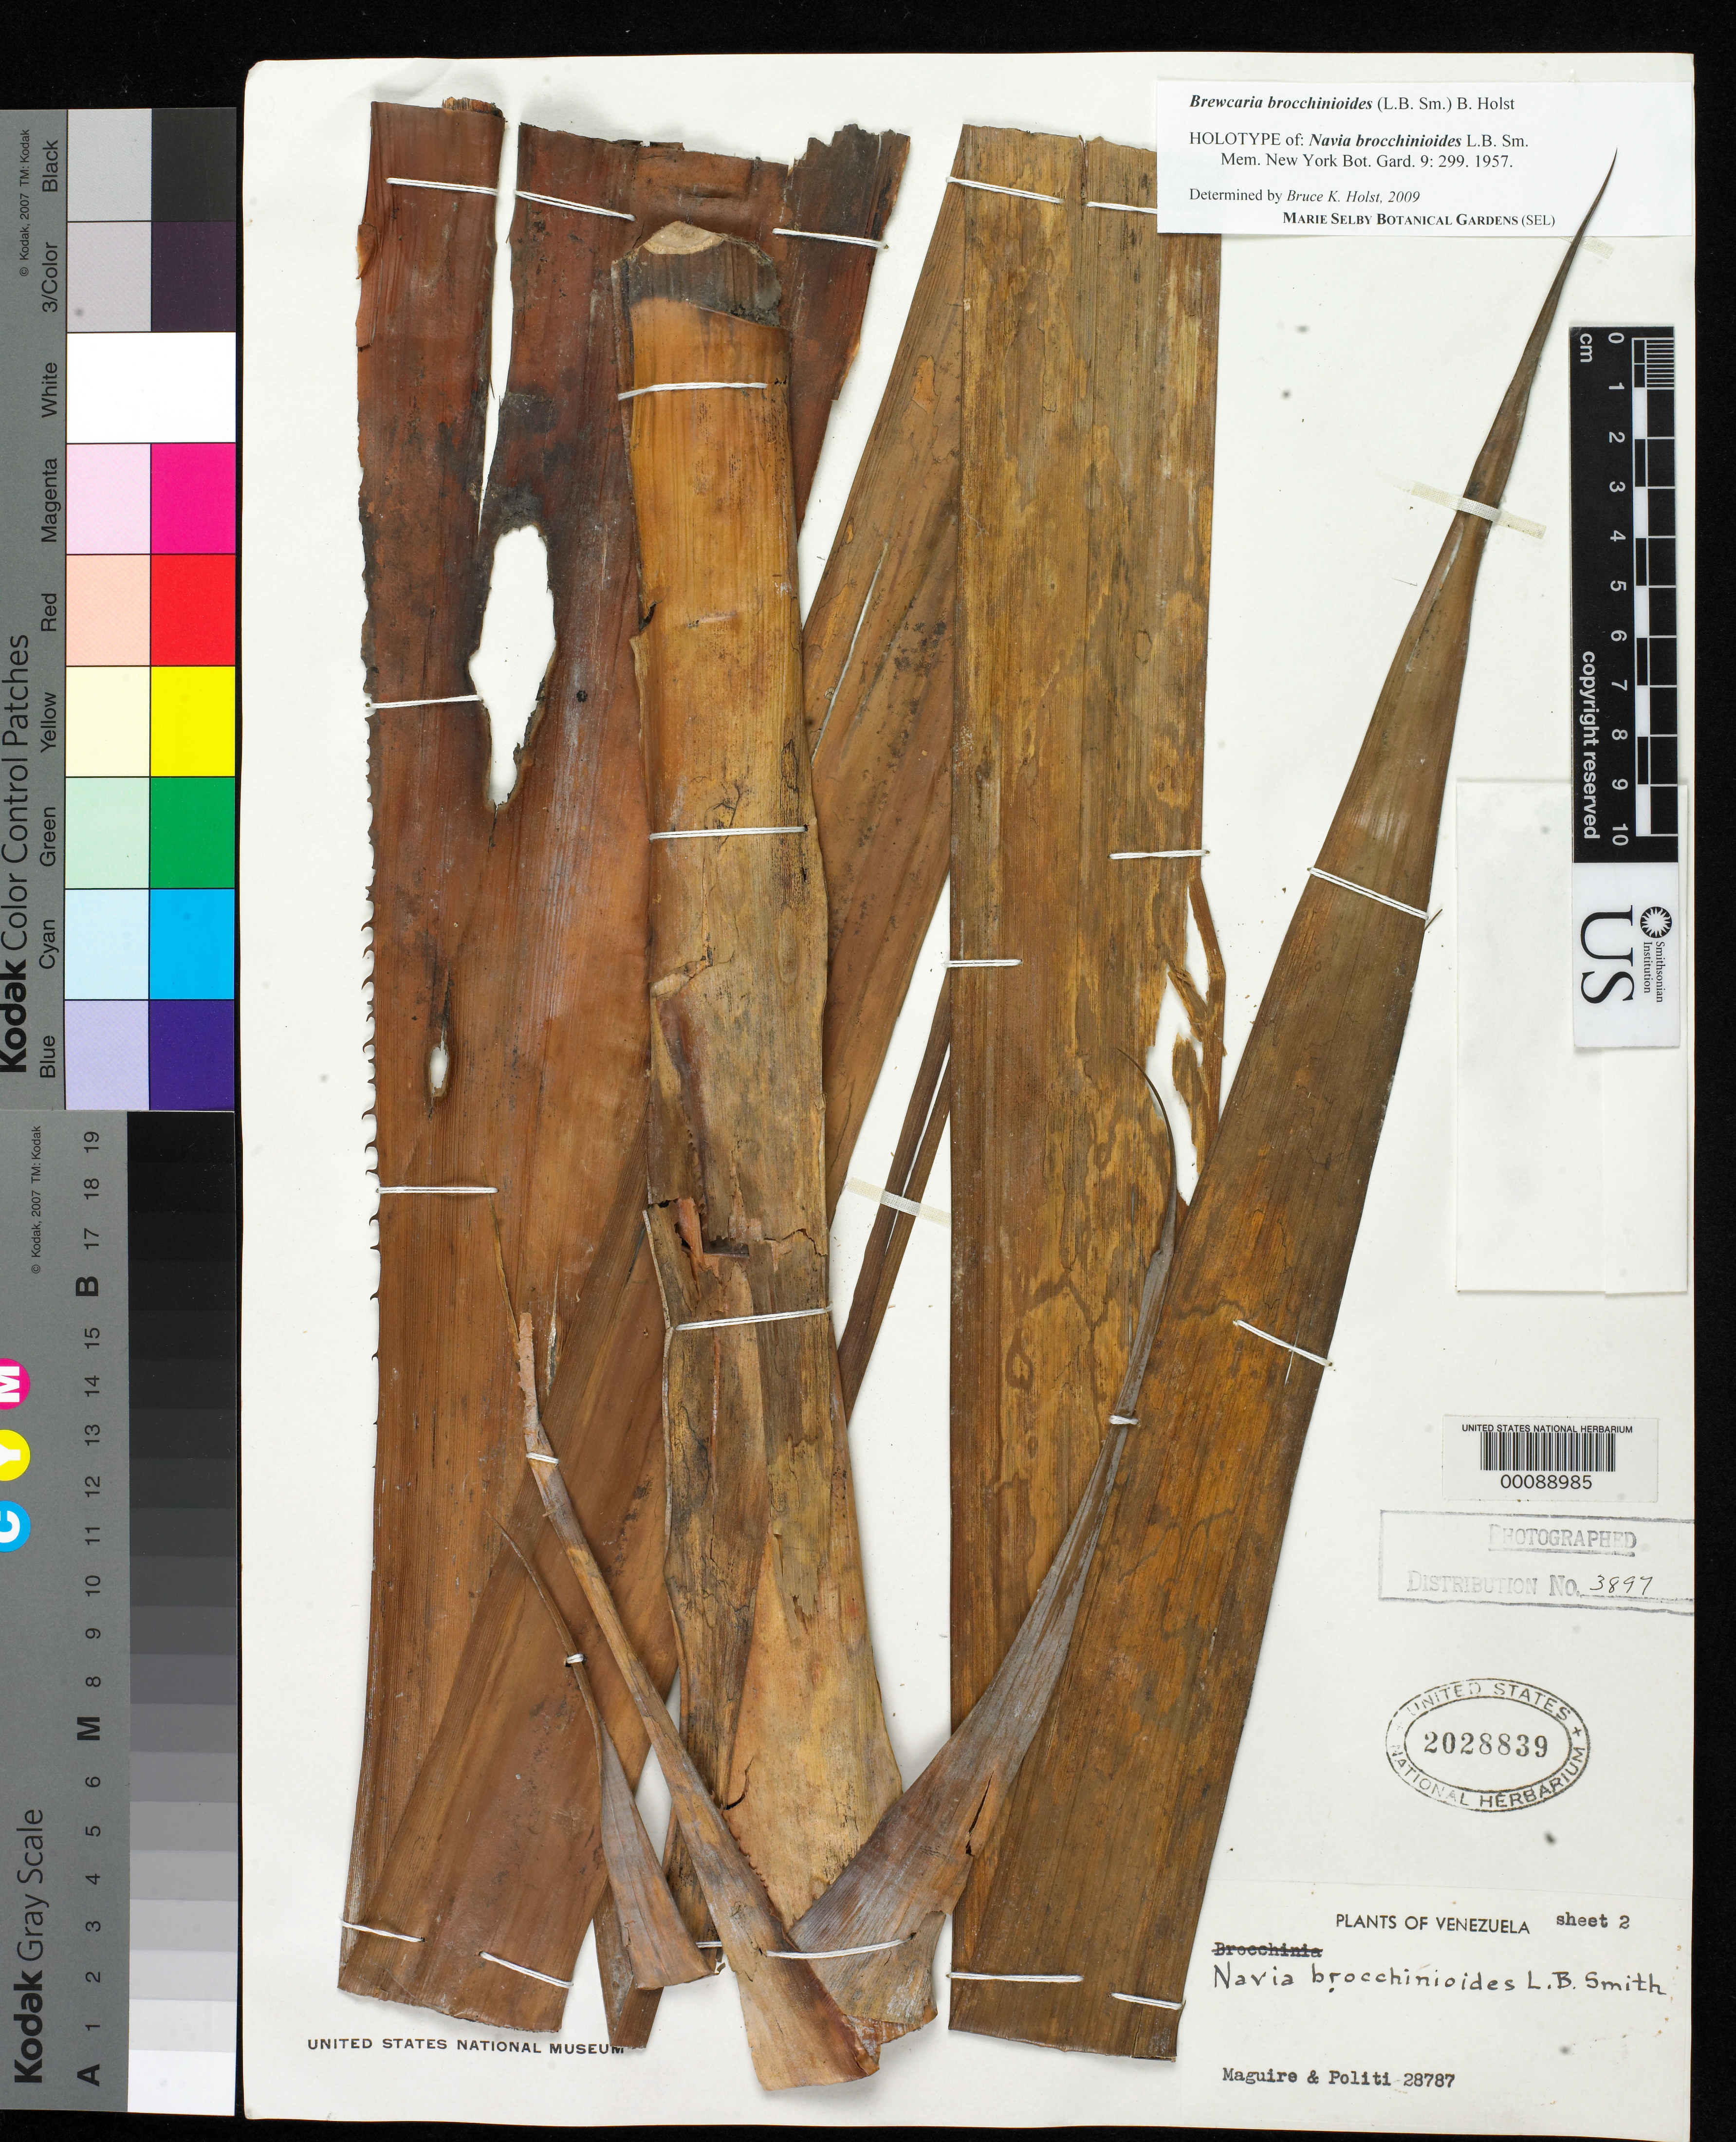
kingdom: Plantae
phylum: Tracheophyta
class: Liliopsida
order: Poales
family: Bromeliaceae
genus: Navia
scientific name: Navia brocchinioides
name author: L.B. Sm.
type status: Holotype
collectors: B. Maguire & L. Politi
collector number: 28787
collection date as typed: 02 Feb 1949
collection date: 1949-02-02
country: Venezuela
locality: Cerro Sipapo (Paraque).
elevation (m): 650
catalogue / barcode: US 2028839